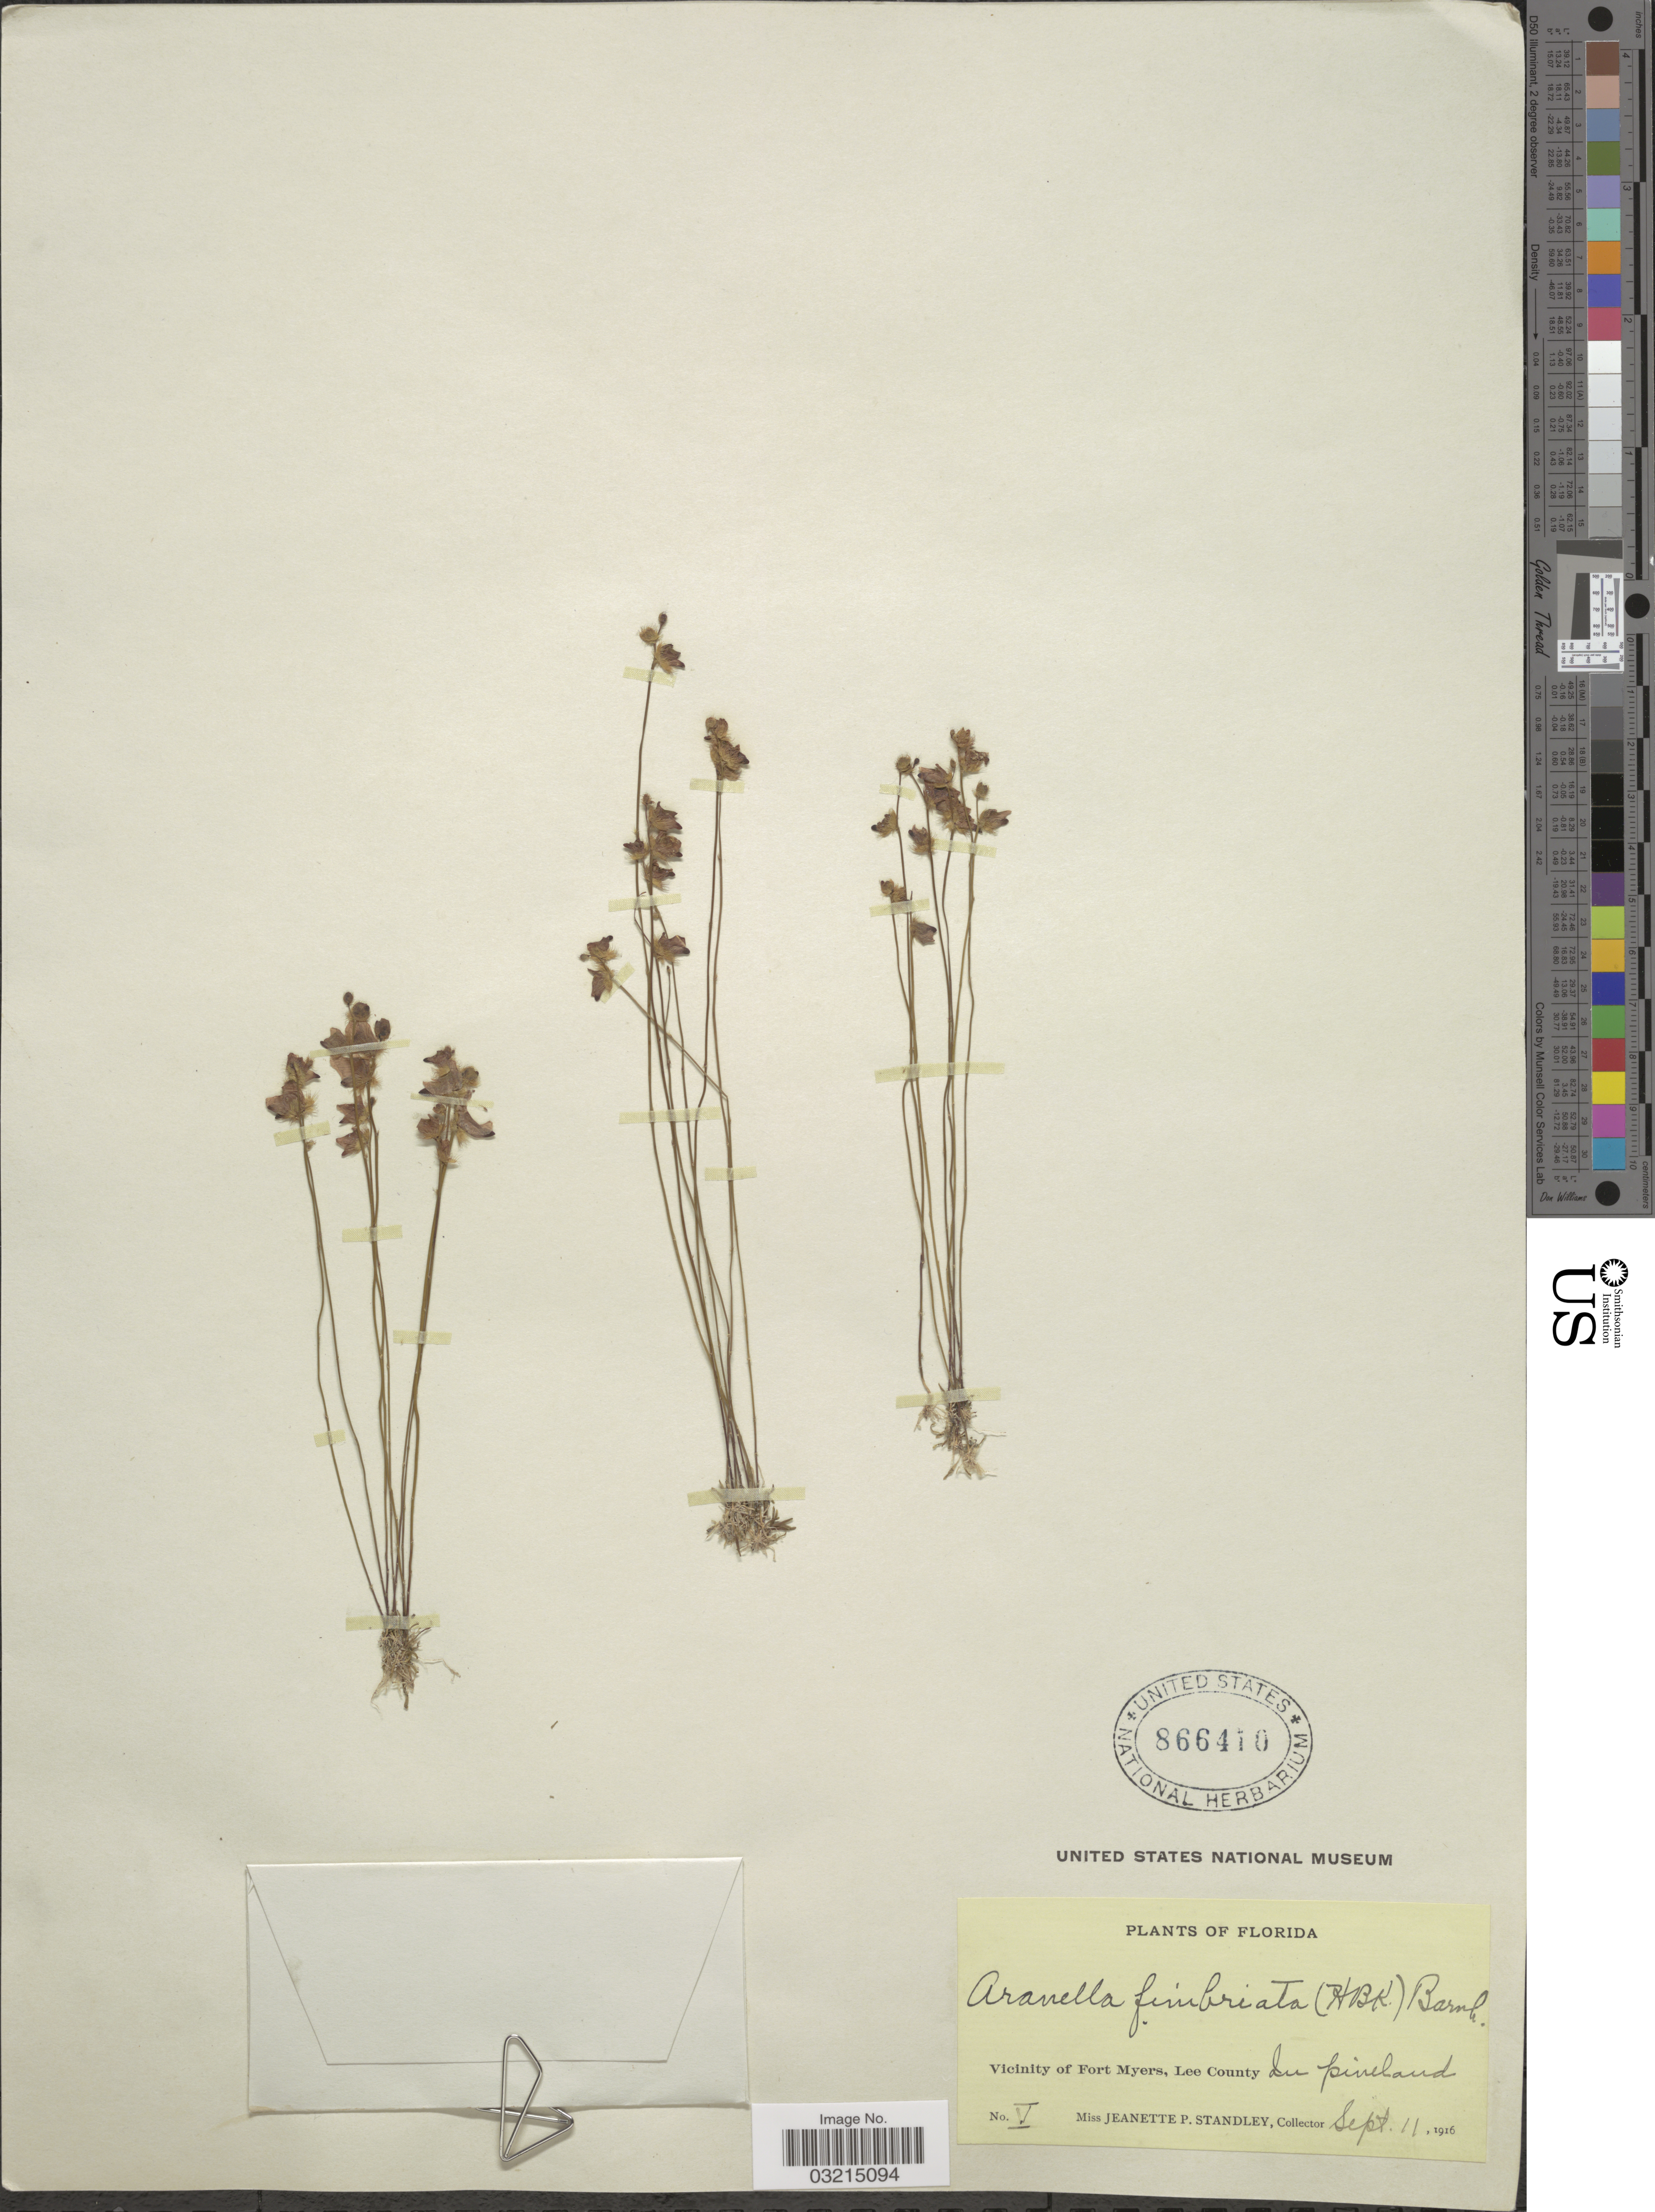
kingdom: Plantae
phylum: Tracheophyta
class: Magnoliopsida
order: Lamiales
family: Lentibulariaceae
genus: Utricularia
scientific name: Utricularia fimbriata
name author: Kunth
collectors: J. P. Standley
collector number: V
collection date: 1916-09-11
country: United States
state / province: Florida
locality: Vicinity of Fort Myers, Lee County.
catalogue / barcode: US 866410